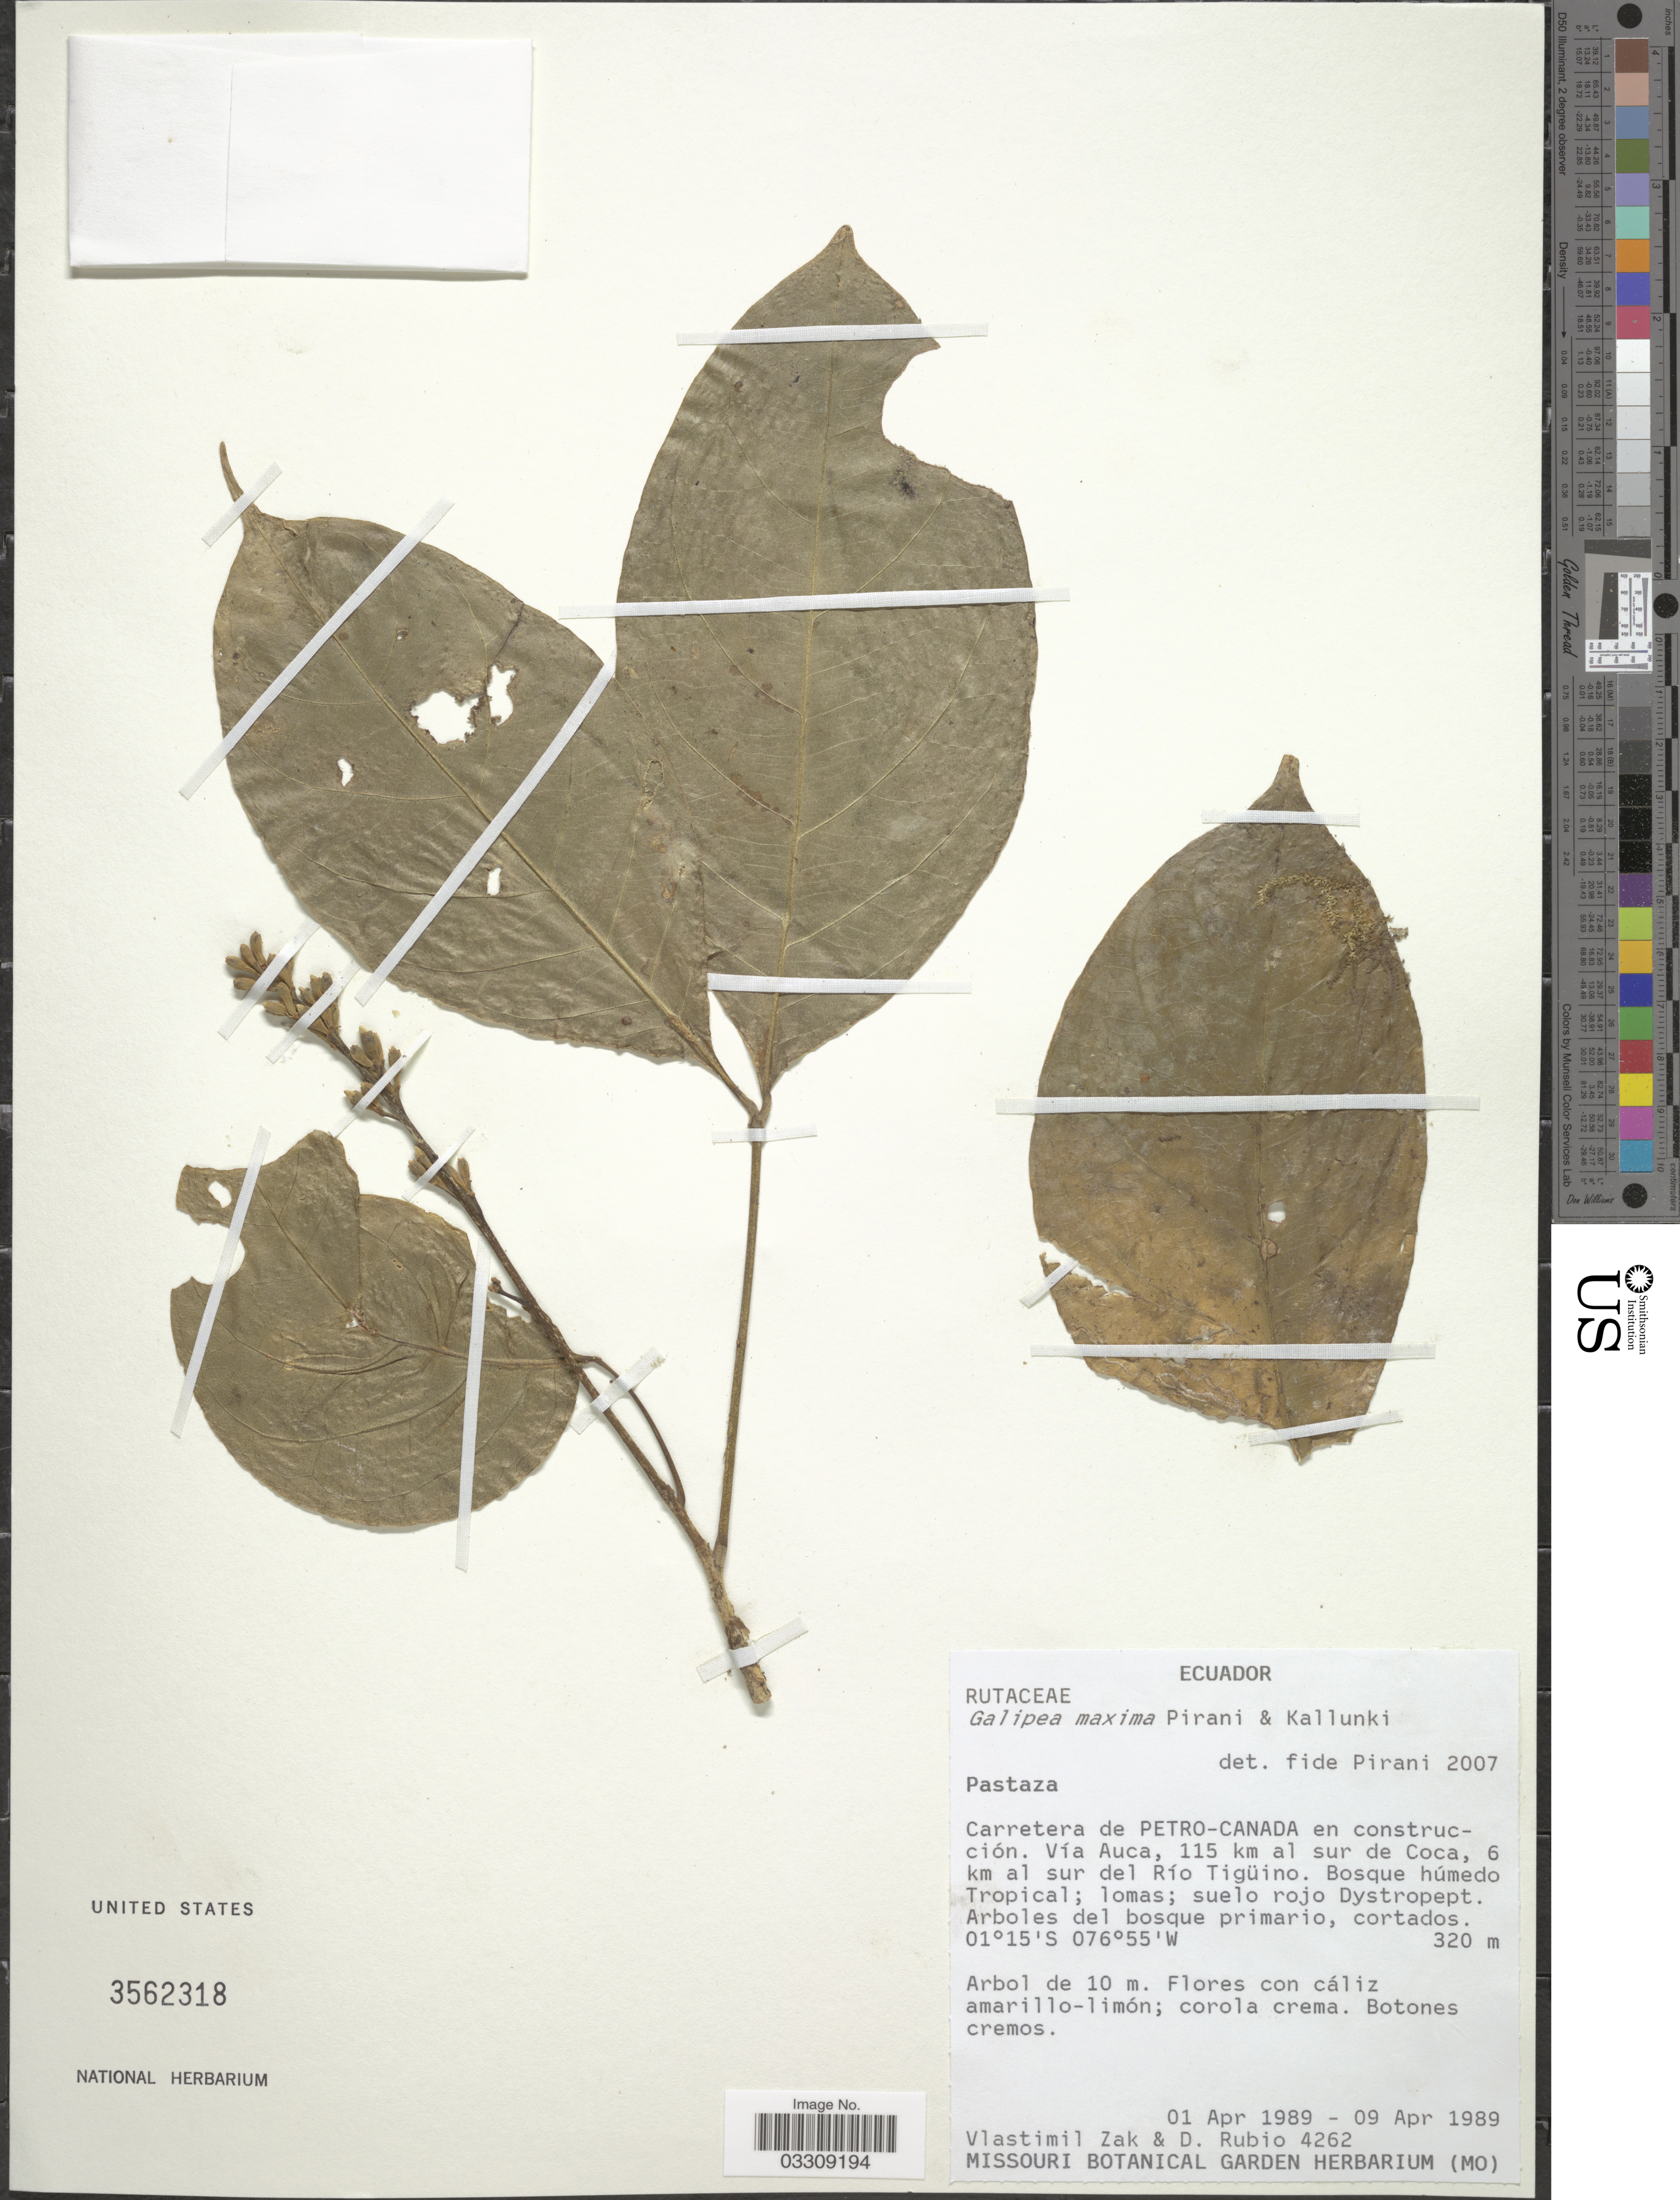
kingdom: Plantae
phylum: Tracheophyta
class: Magnoliopsida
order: Sapindales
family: Rutaceae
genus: Galipea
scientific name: Galipea maxima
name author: Pirani & Kallunki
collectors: V. Zak & D. Rubio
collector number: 4262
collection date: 1989-04-01/1989-04-09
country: Ecuador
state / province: Pastaza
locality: Carretera de Petro-Canada en construcción. Vía Auca, 115 km al sur de Coca, 6 km al sur del Río Tigüino. Bosque húmedo Tropical.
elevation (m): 320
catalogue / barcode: US 3562318